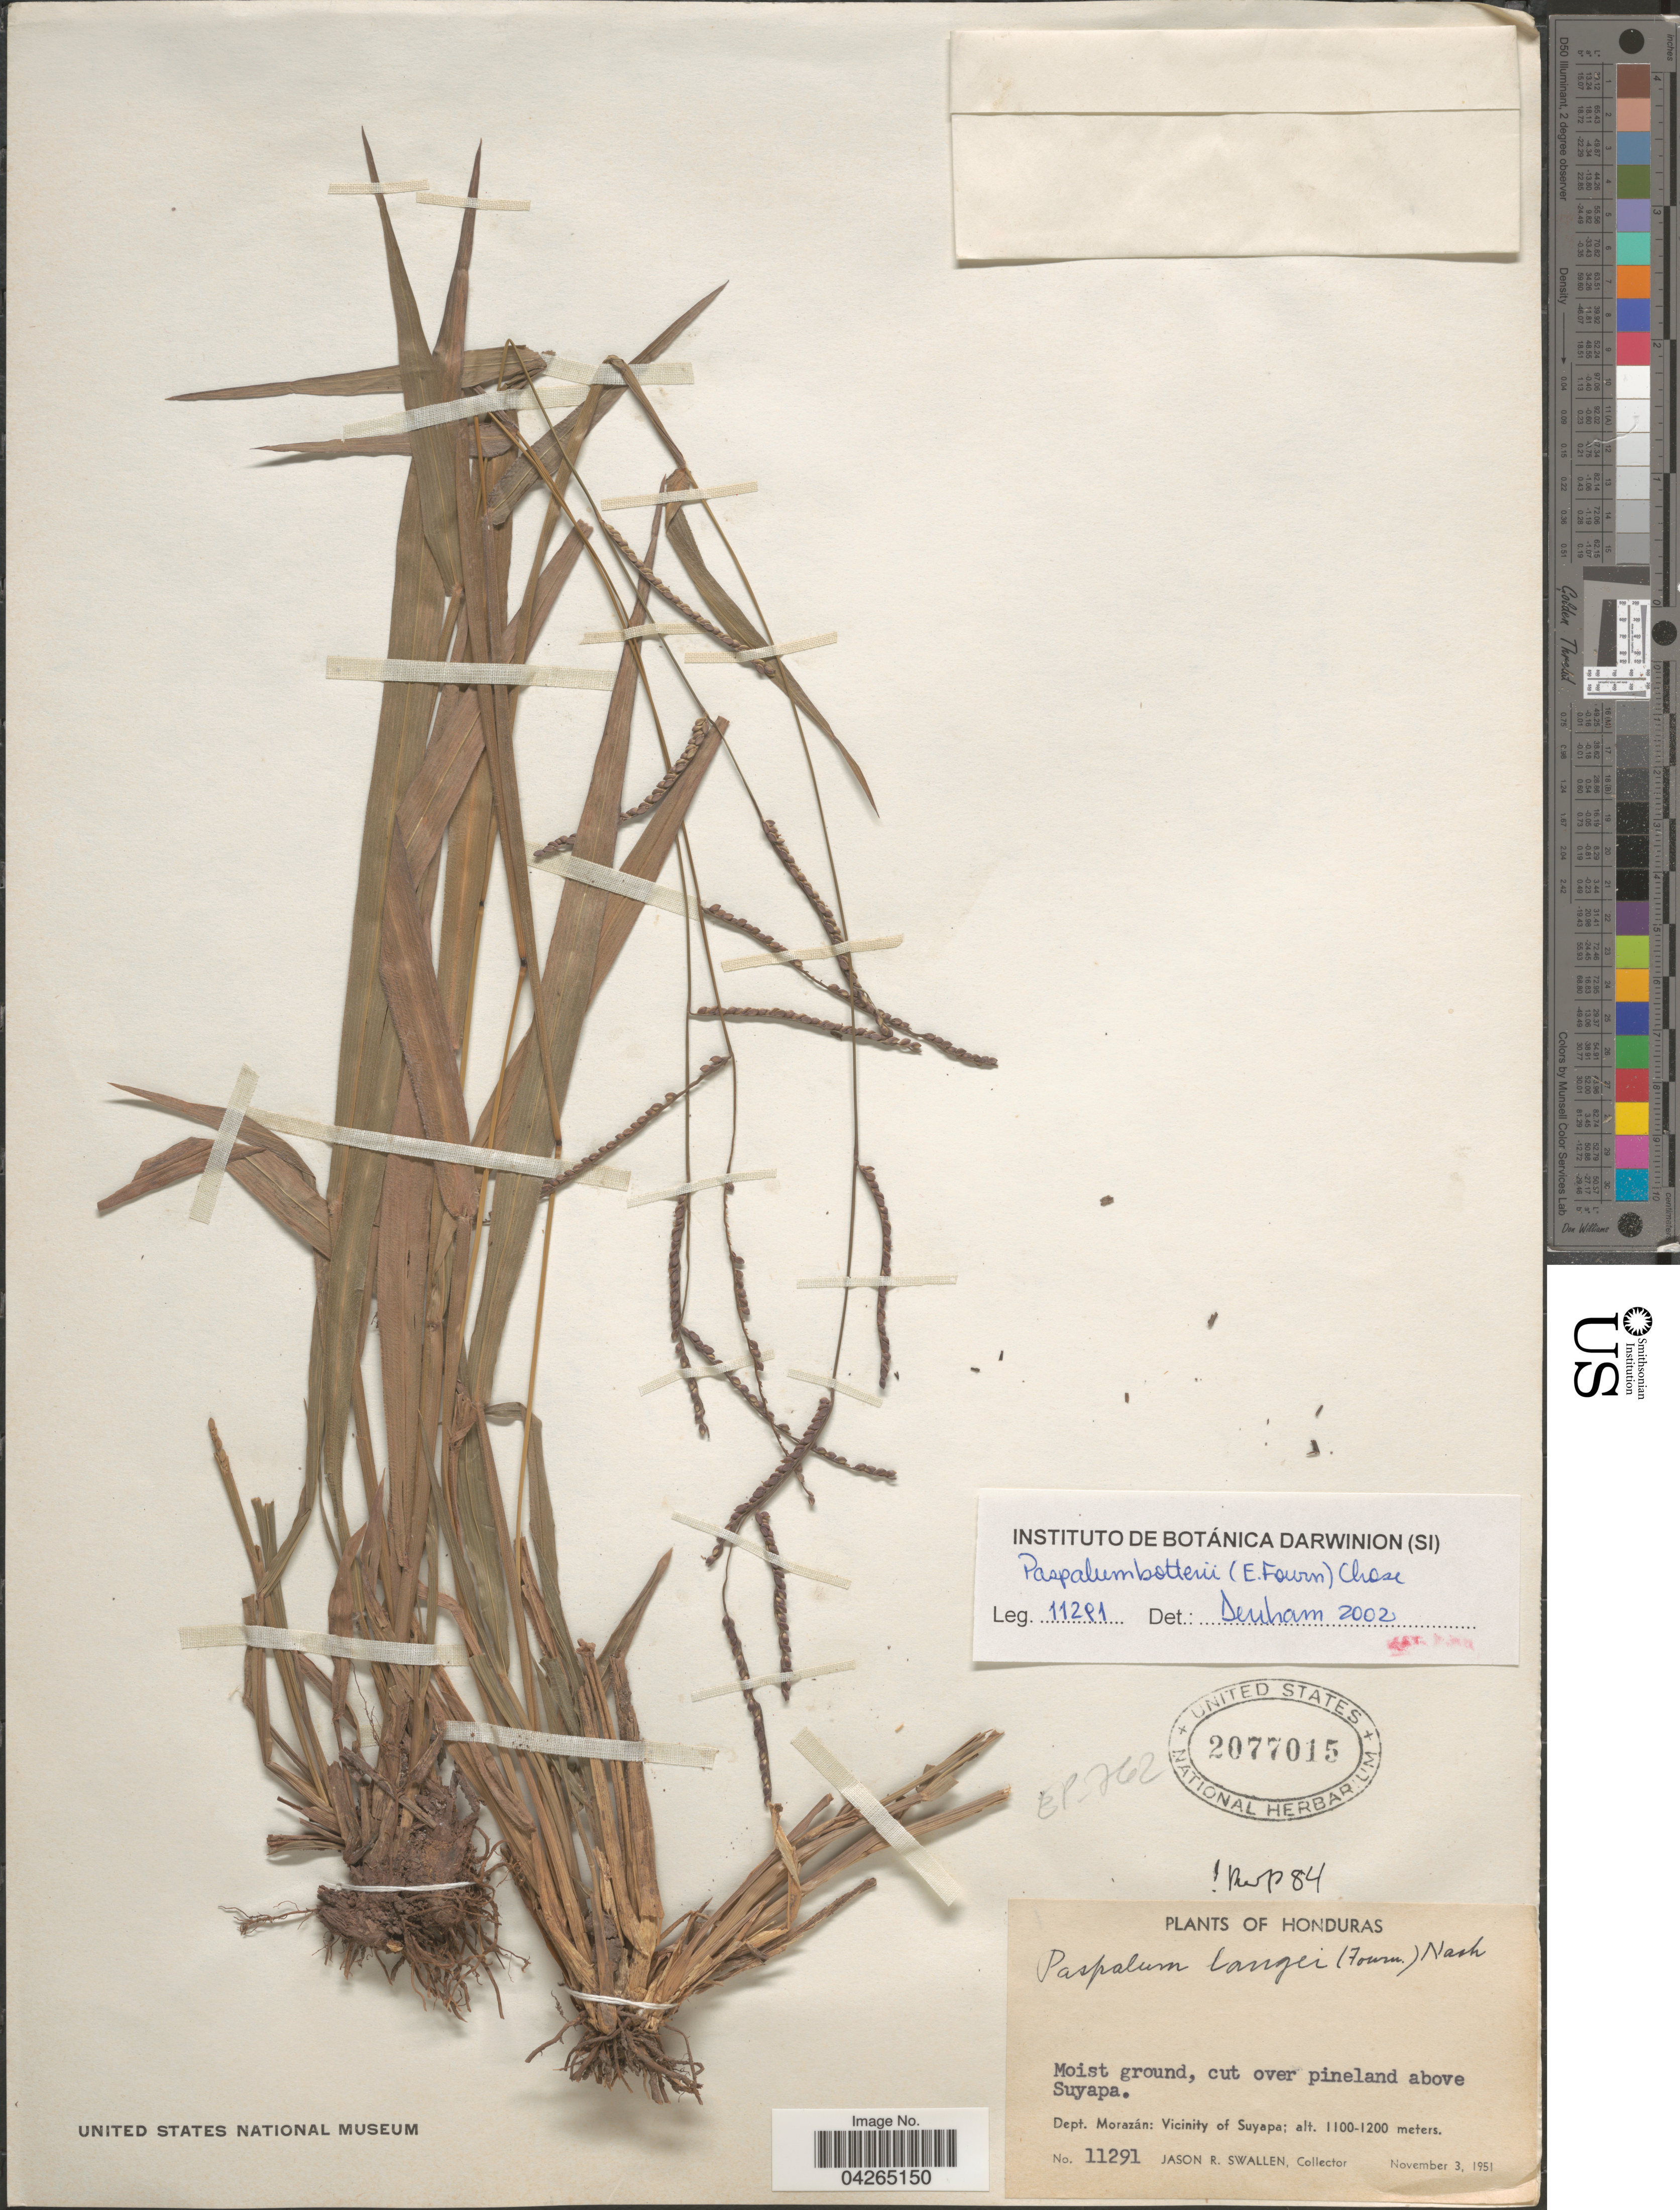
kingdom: Plantae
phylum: Tracheophyta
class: Liliopsida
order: Poales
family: Poaceae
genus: Paspalum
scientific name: Paspalum botterii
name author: (E. Fourn.) Chase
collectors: J. R. Swallen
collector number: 11291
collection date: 1951-11-03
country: Honduras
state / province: Fco. Morazán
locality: Cut over pineland above Suyapa. Dept. Morazán: Vicinity of Suyapa.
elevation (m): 1100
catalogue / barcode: US 2077015